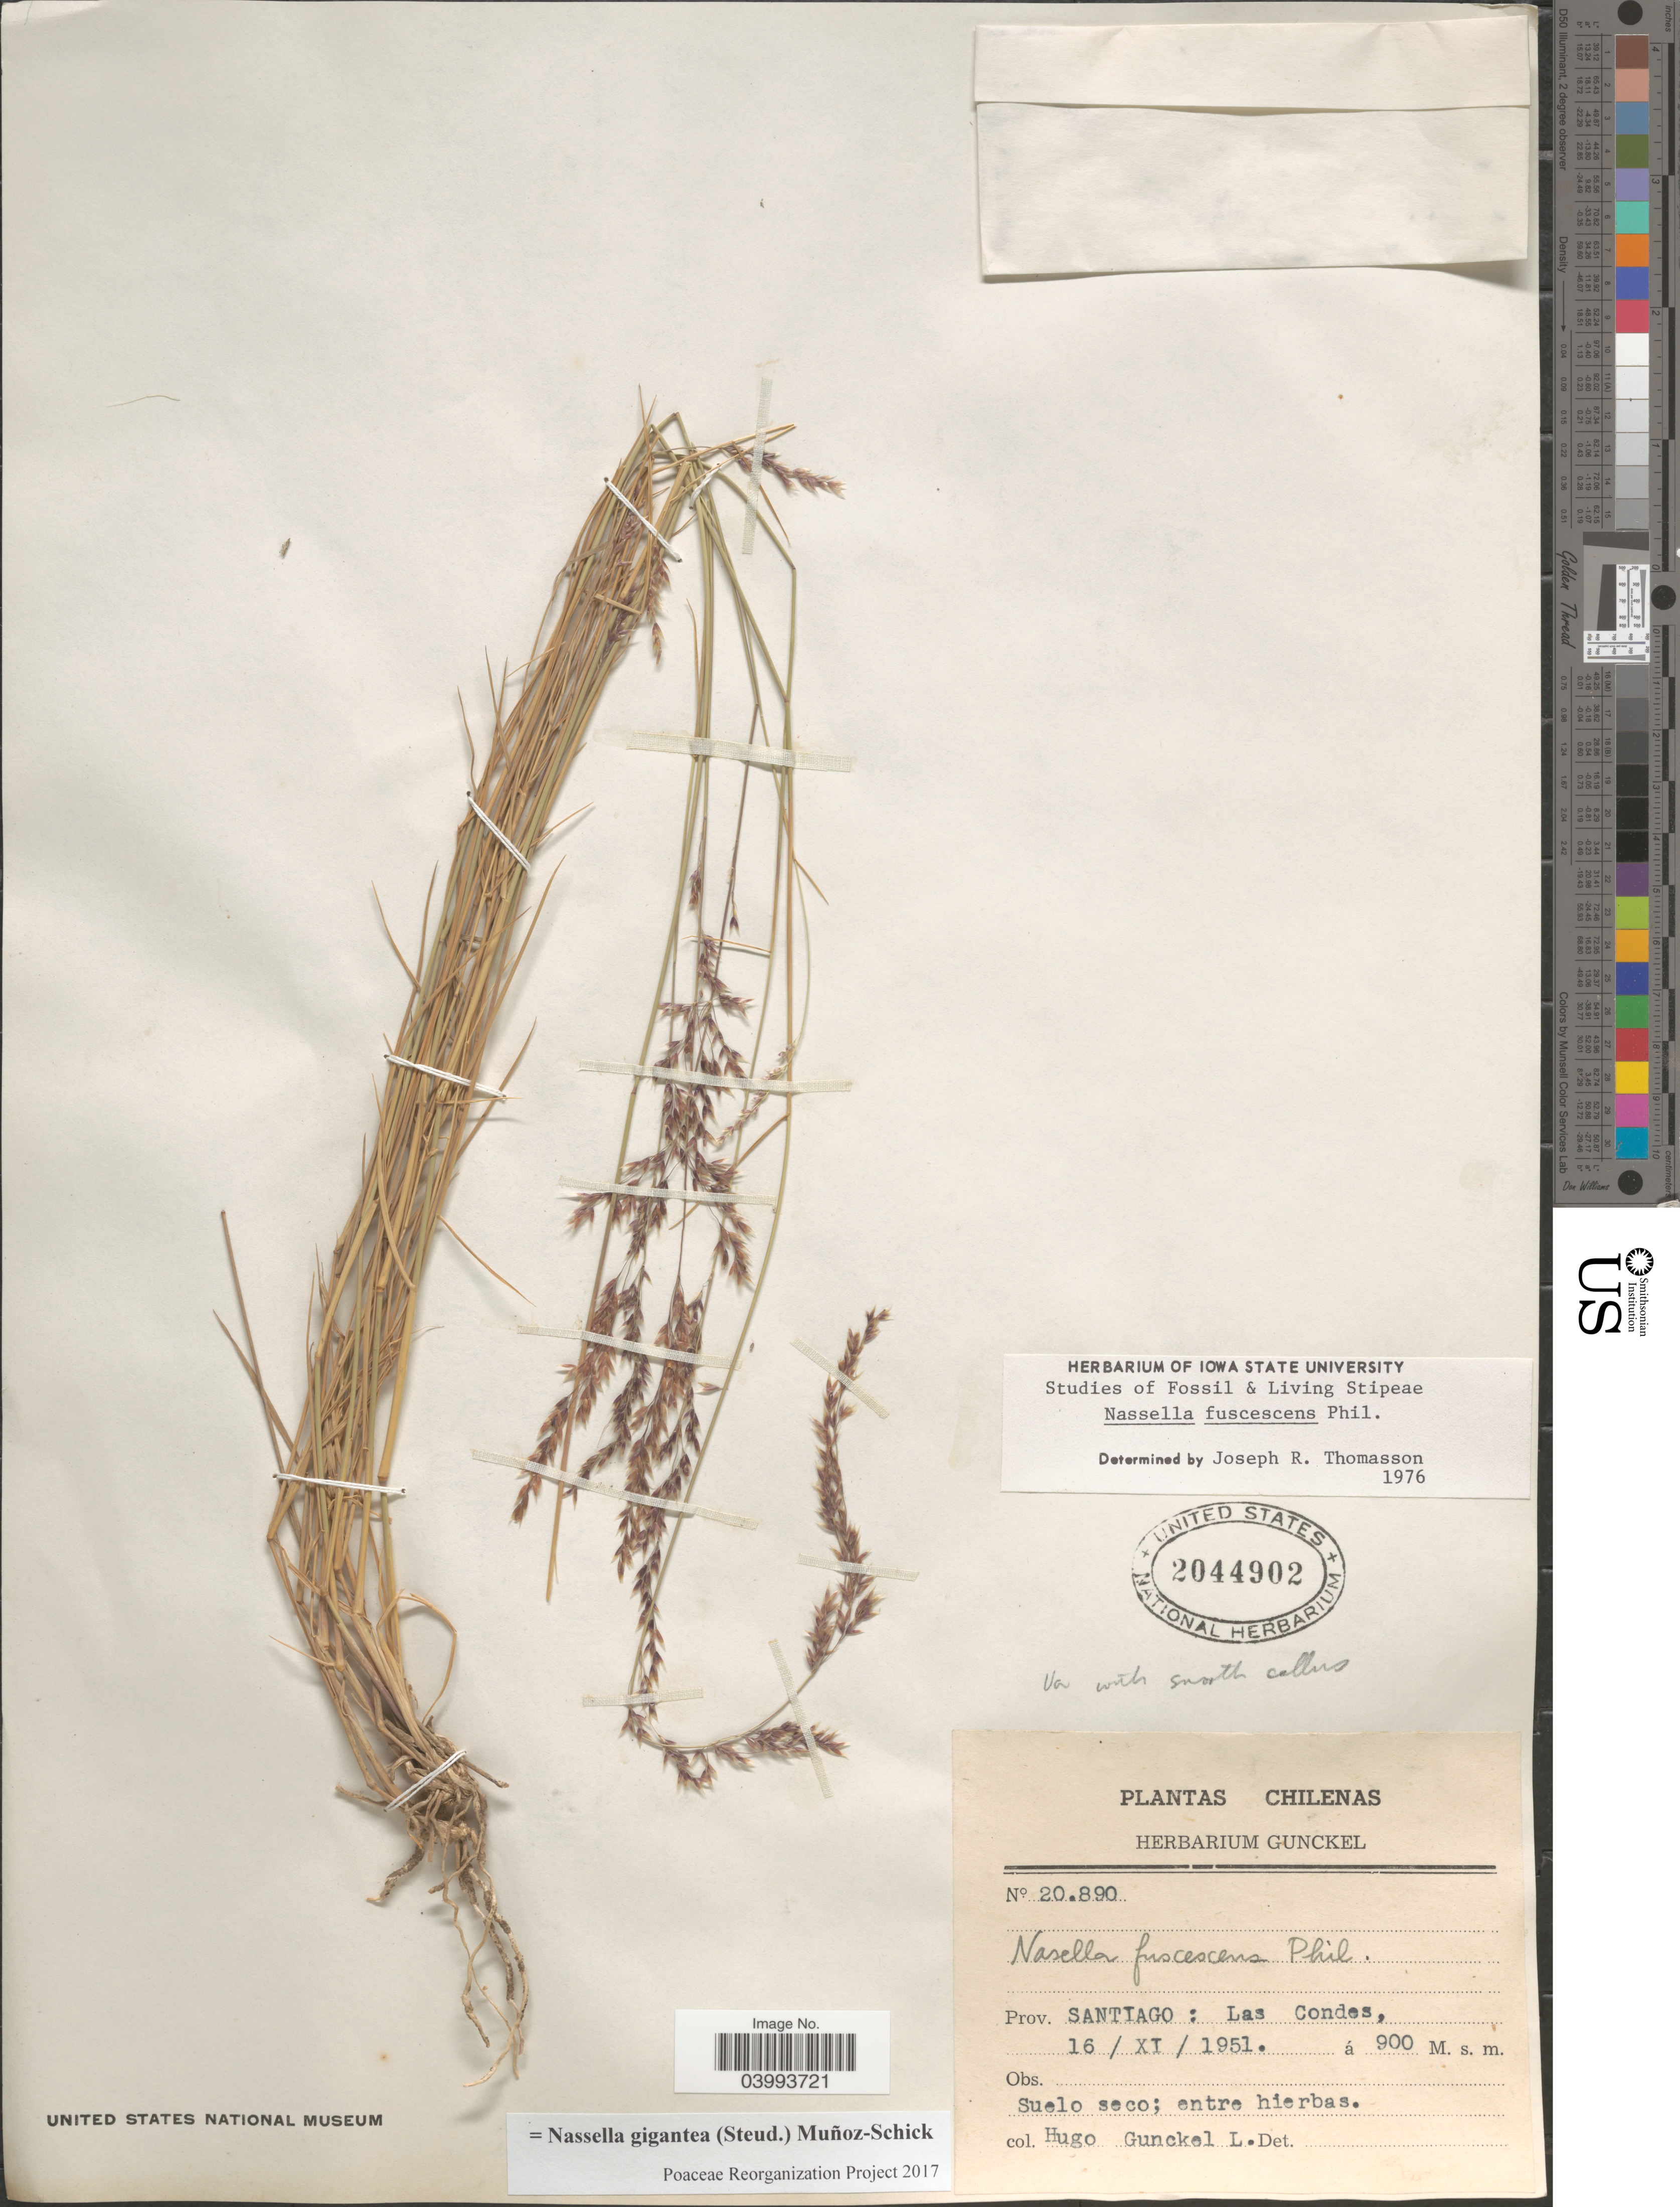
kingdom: Plantae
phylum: Tracheophyta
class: Liliopsida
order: Poales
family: Poaceae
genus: Nassella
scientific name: Nassella gigantea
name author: (Steud.) Muñoz-Schick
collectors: H. Gunckel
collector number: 20890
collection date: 1951-11-16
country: Chile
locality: Prov. Santiago : Las Condes.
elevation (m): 900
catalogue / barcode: US 2044902